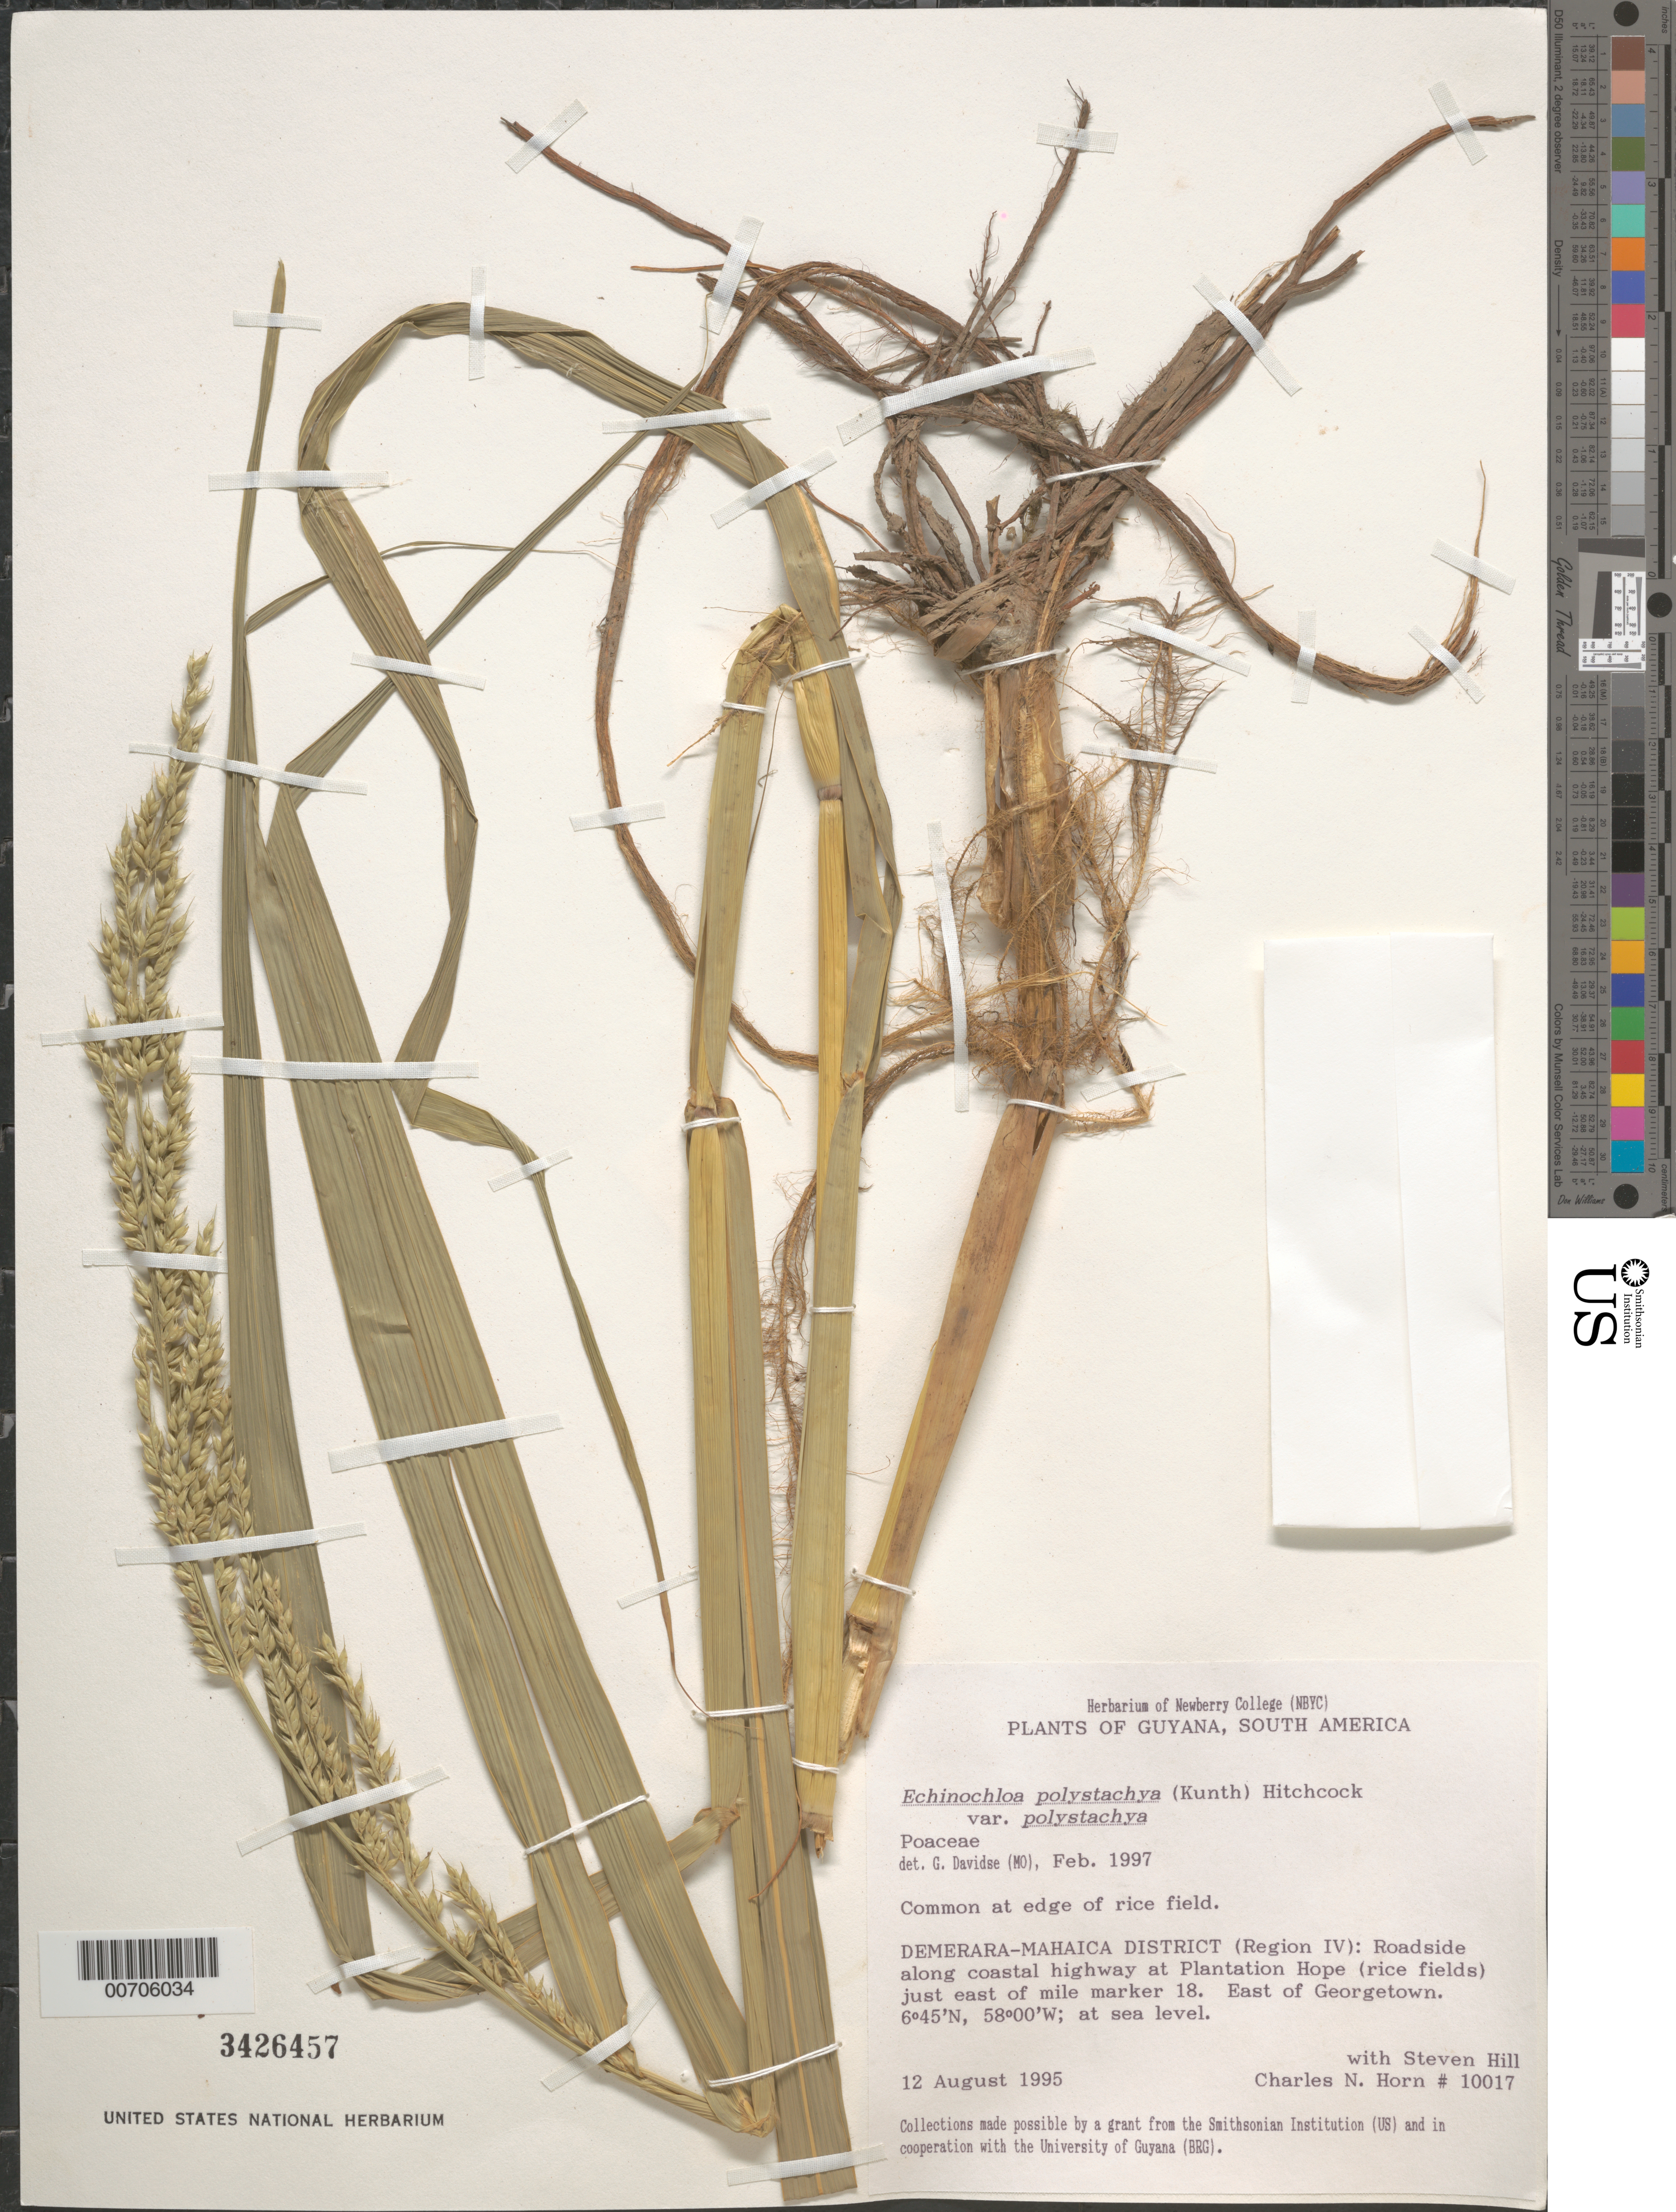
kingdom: Plantae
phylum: Tracheophyta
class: Liliopsida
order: Poales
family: Poaceae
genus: Echinochloa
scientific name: Echinochloa polystachya var. polystachya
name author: (Kunth) Hitchc.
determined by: Davidse, Gerrit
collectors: C. N. Horn & S. Hill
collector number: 10017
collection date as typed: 12-Aug-95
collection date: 1995-08-12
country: Guyana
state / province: Demerara-Mahaica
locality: Plantation Hope, E of Georgetown, E of mile marker 18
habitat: Edge of rice field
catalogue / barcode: US 3426457